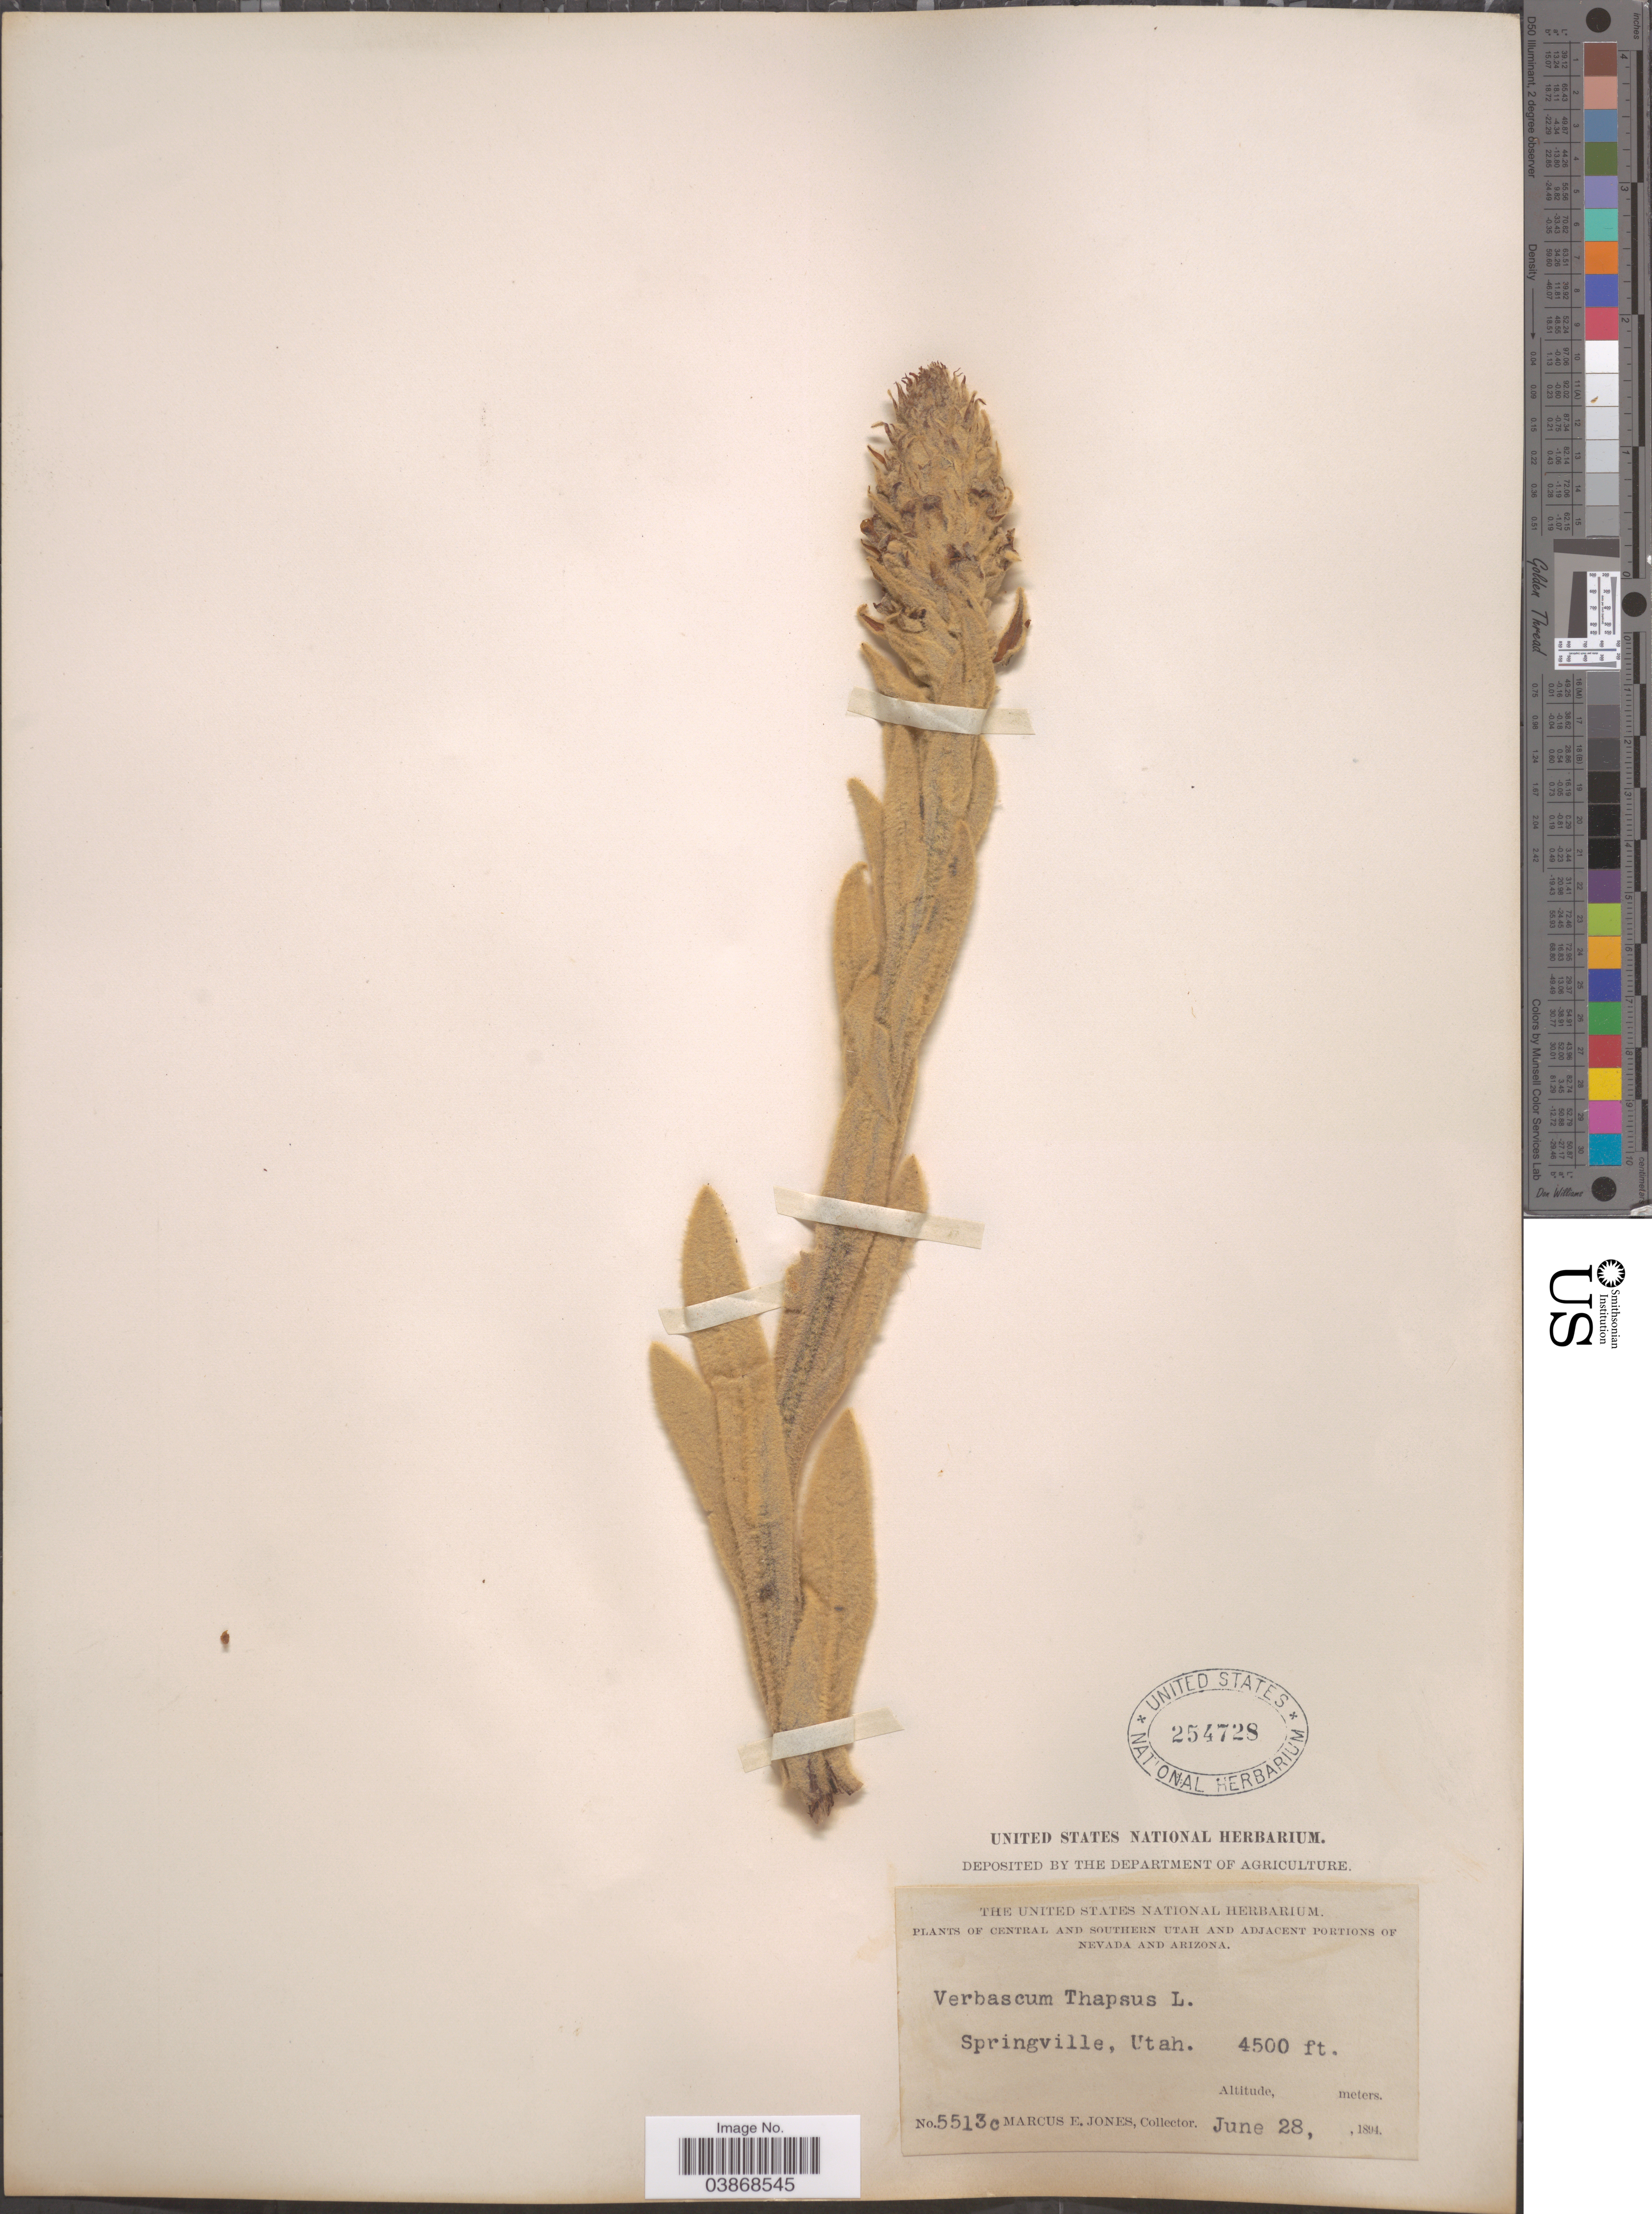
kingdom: Plantae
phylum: Tracheophyta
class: Magnoliopsida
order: Lamiales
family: Scrophulariaceae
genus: Verbascum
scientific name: Verbascum thapsus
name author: L.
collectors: M. E. Jones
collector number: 5513c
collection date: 1894-06-28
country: United States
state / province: Utah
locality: Central and Southern Utah. Springville.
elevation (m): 1372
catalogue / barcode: US 254728